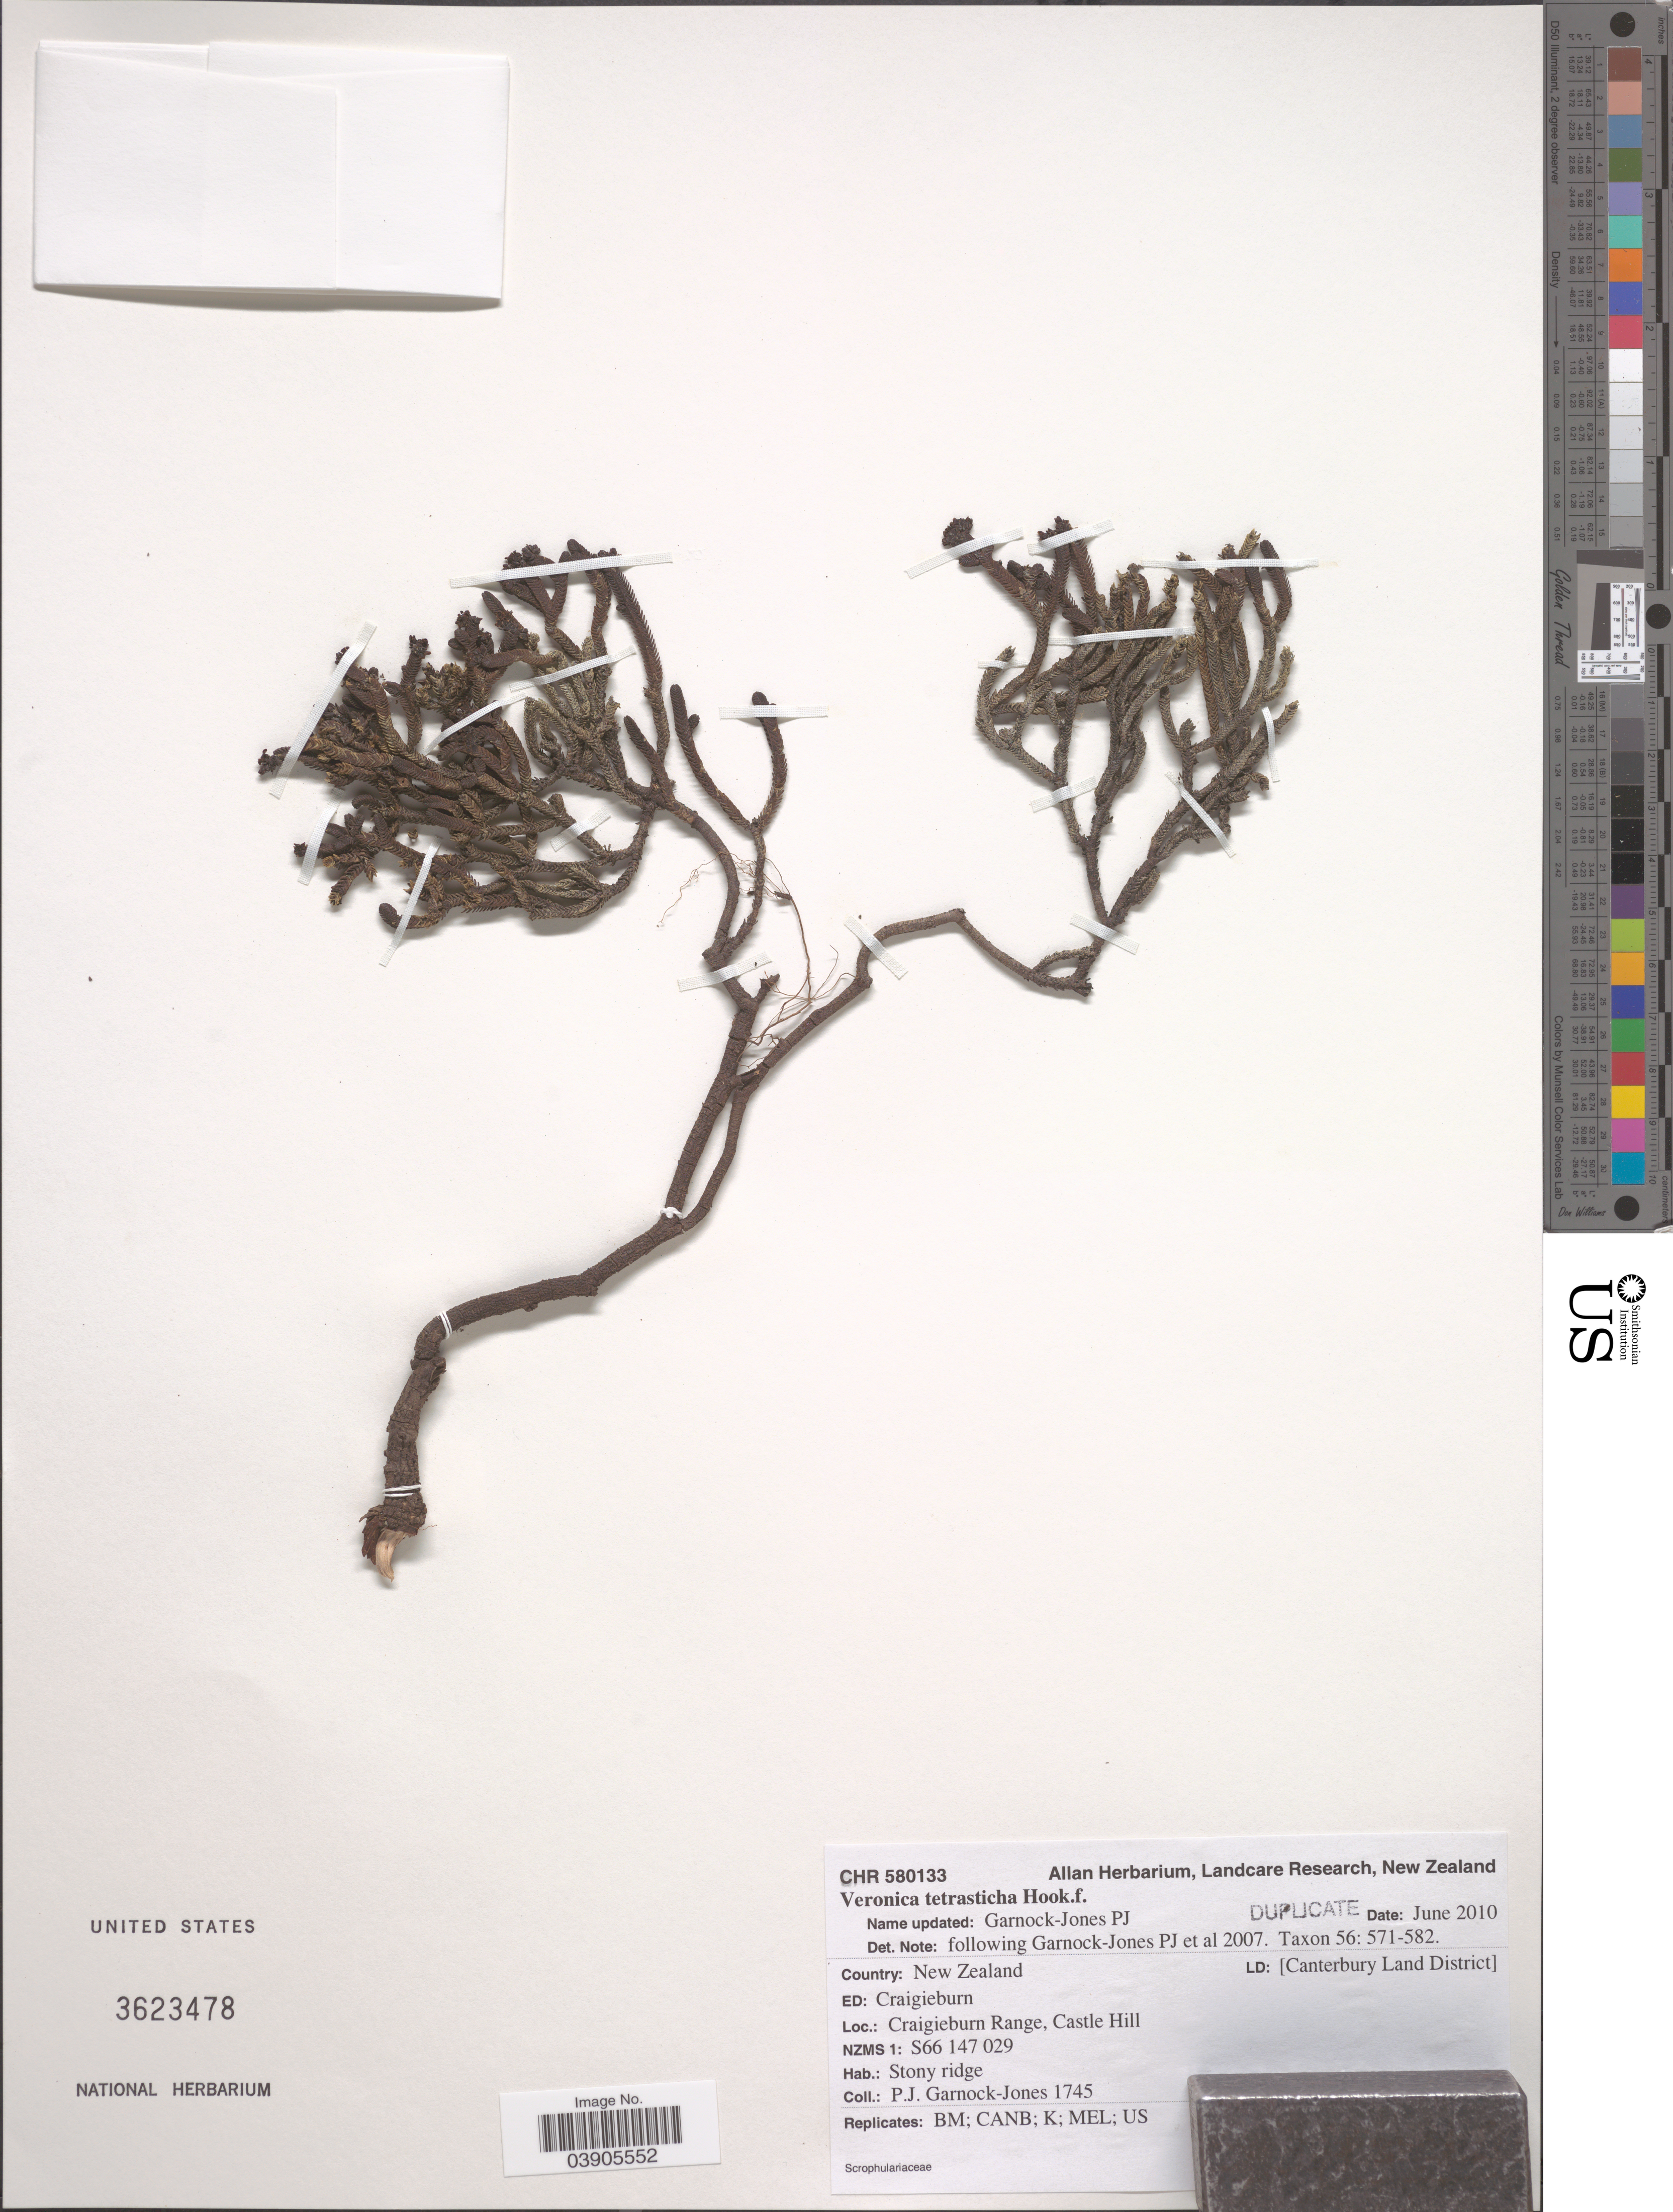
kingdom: Plantae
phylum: Tracheophyta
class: Magnoliopsida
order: Lamiales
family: Plantaginaceae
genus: Veronica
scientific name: Veronica tetrasticha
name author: Hook. f.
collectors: P. J. Garnock-Jones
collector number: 1745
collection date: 2010-06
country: New Zealand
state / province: Canterbury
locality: LD: [Canterbury Land District] ED: Craigieburn. Craigieburn Range, Castle Hill. NZMS 1: S66 147 029.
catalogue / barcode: US 3623478